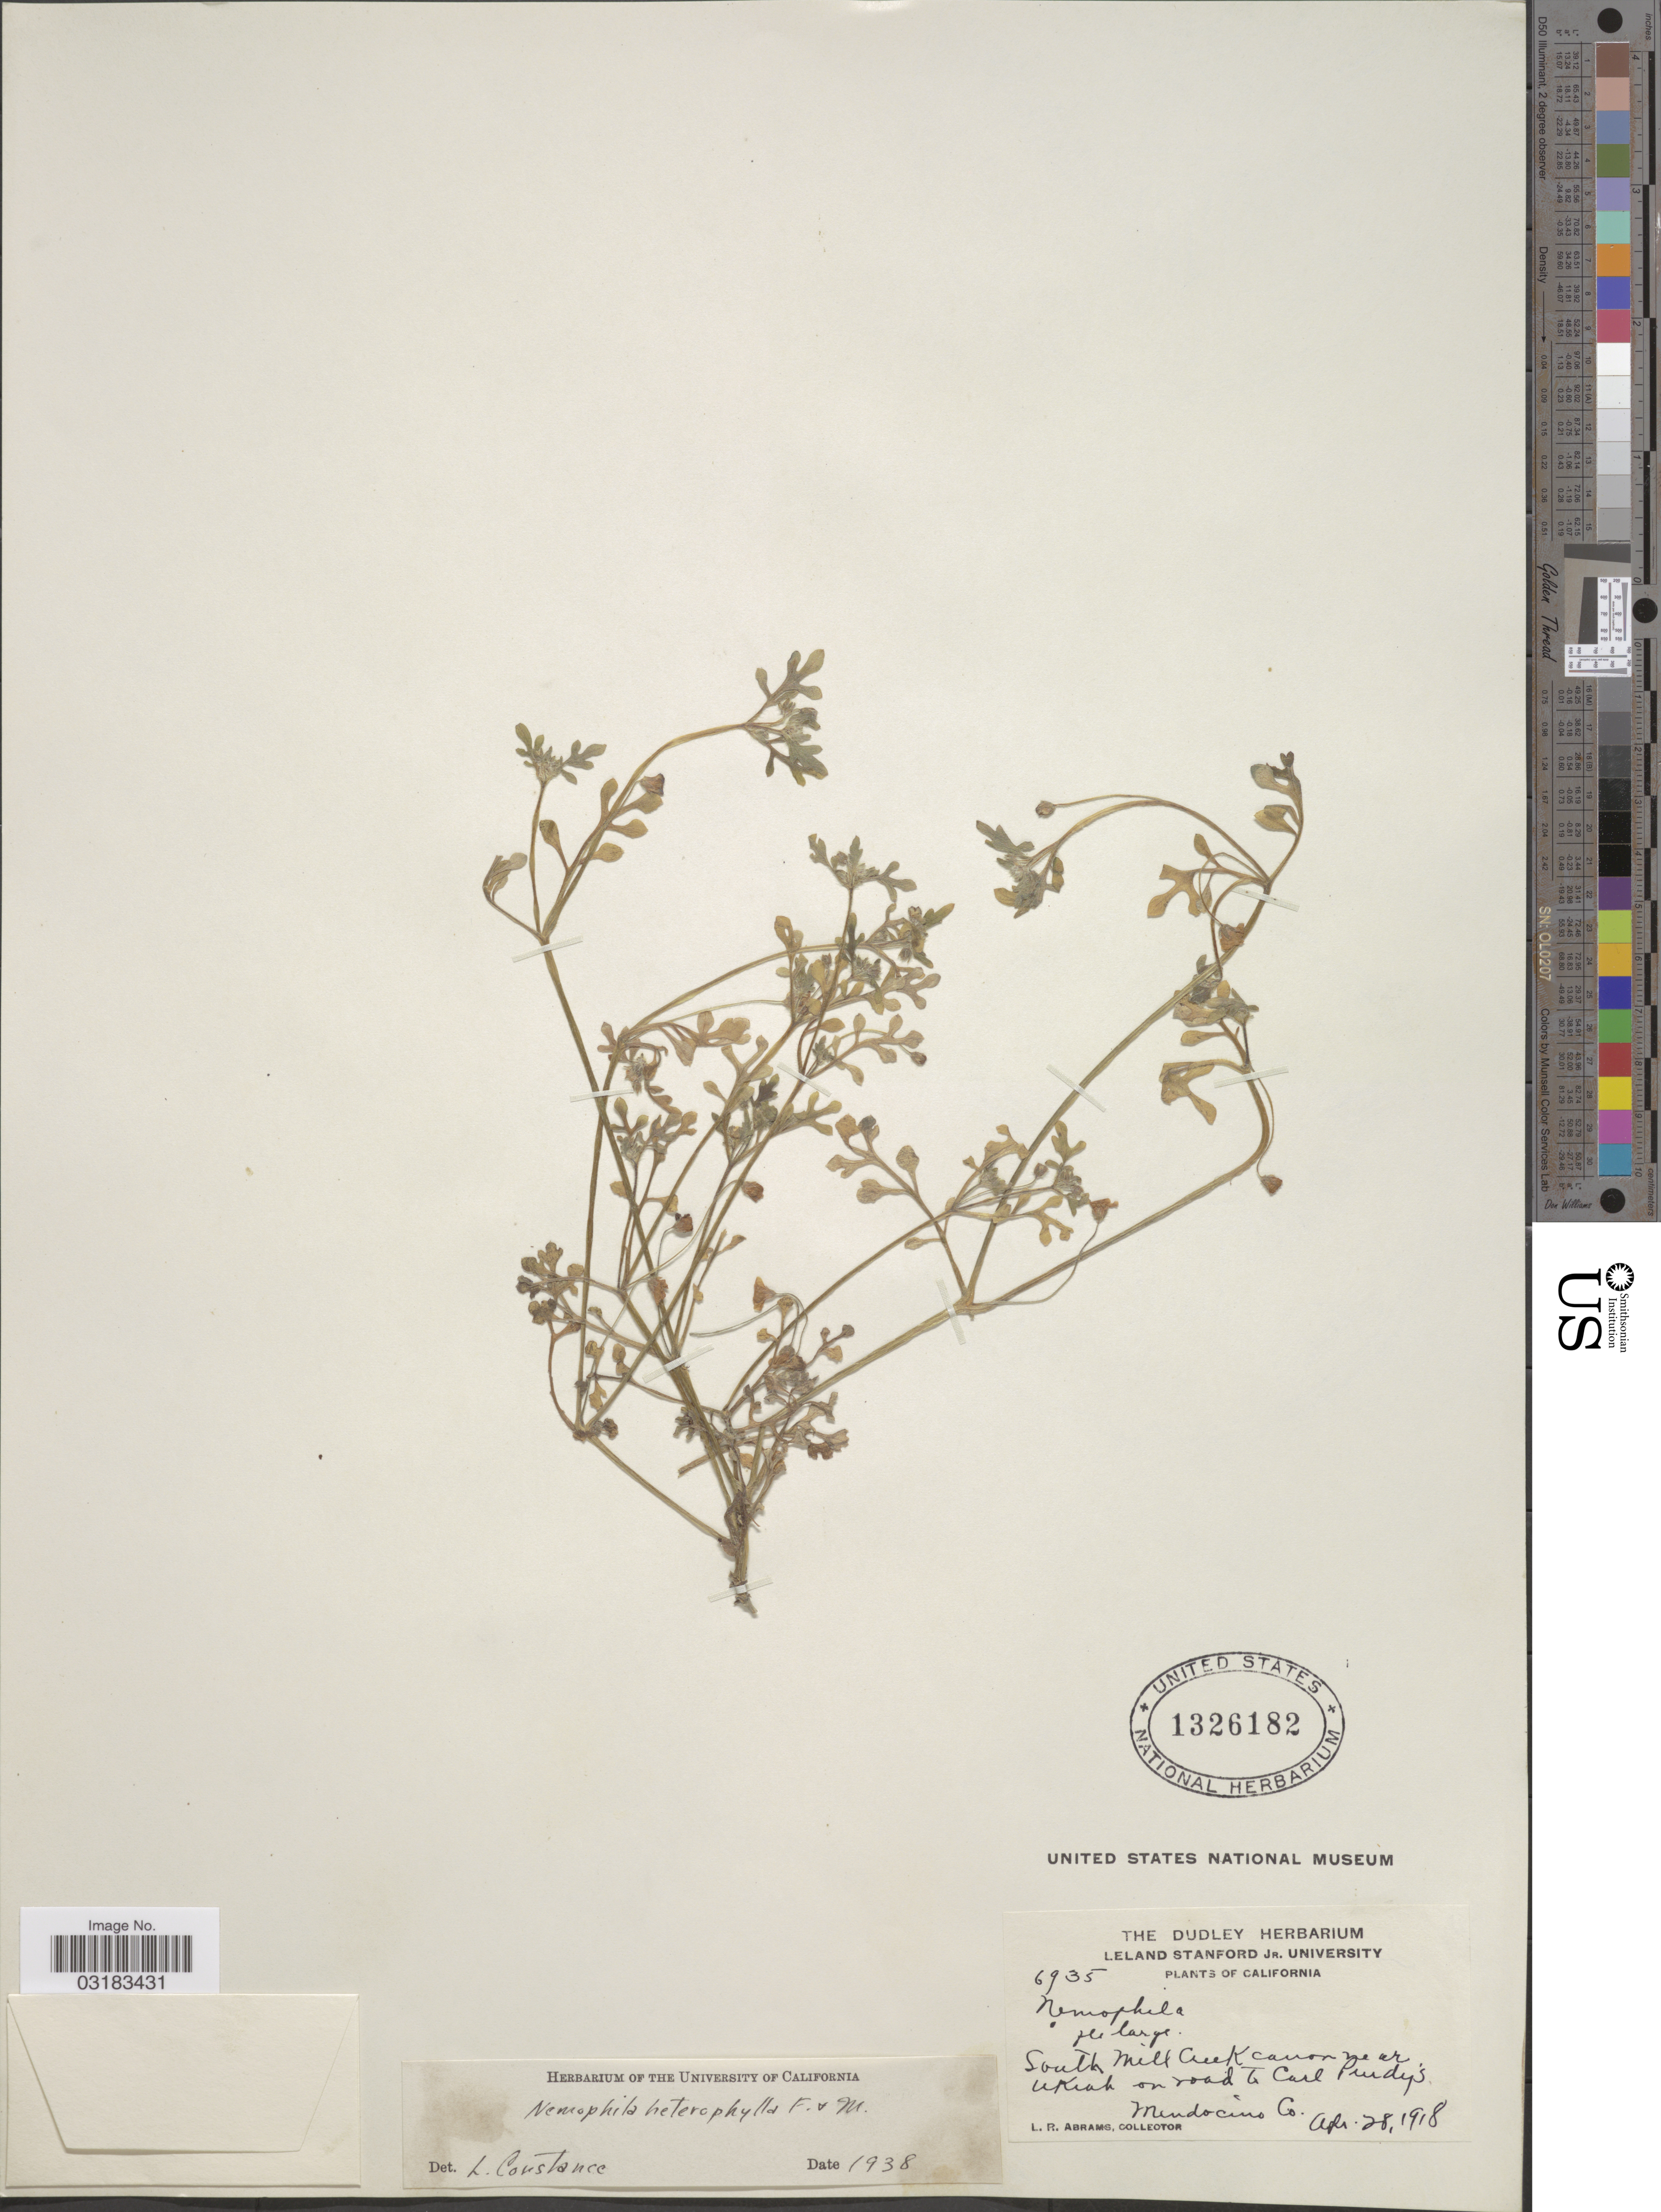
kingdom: Plantae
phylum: Tracheophyta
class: Magnoliopsida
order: Boraginales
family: Hydrophyllaceae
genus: Nemophila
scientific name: Nemophila heterophylla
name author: Fisch. & C.A. Mey.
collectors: L. Abrams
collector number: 6935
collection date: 1918-04-28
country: United States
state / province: California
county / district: Mendocino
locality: South Mill Creek canon near Ukiah on road to Carl Purdy's. Mendocino Co.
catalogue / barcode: US 1326182